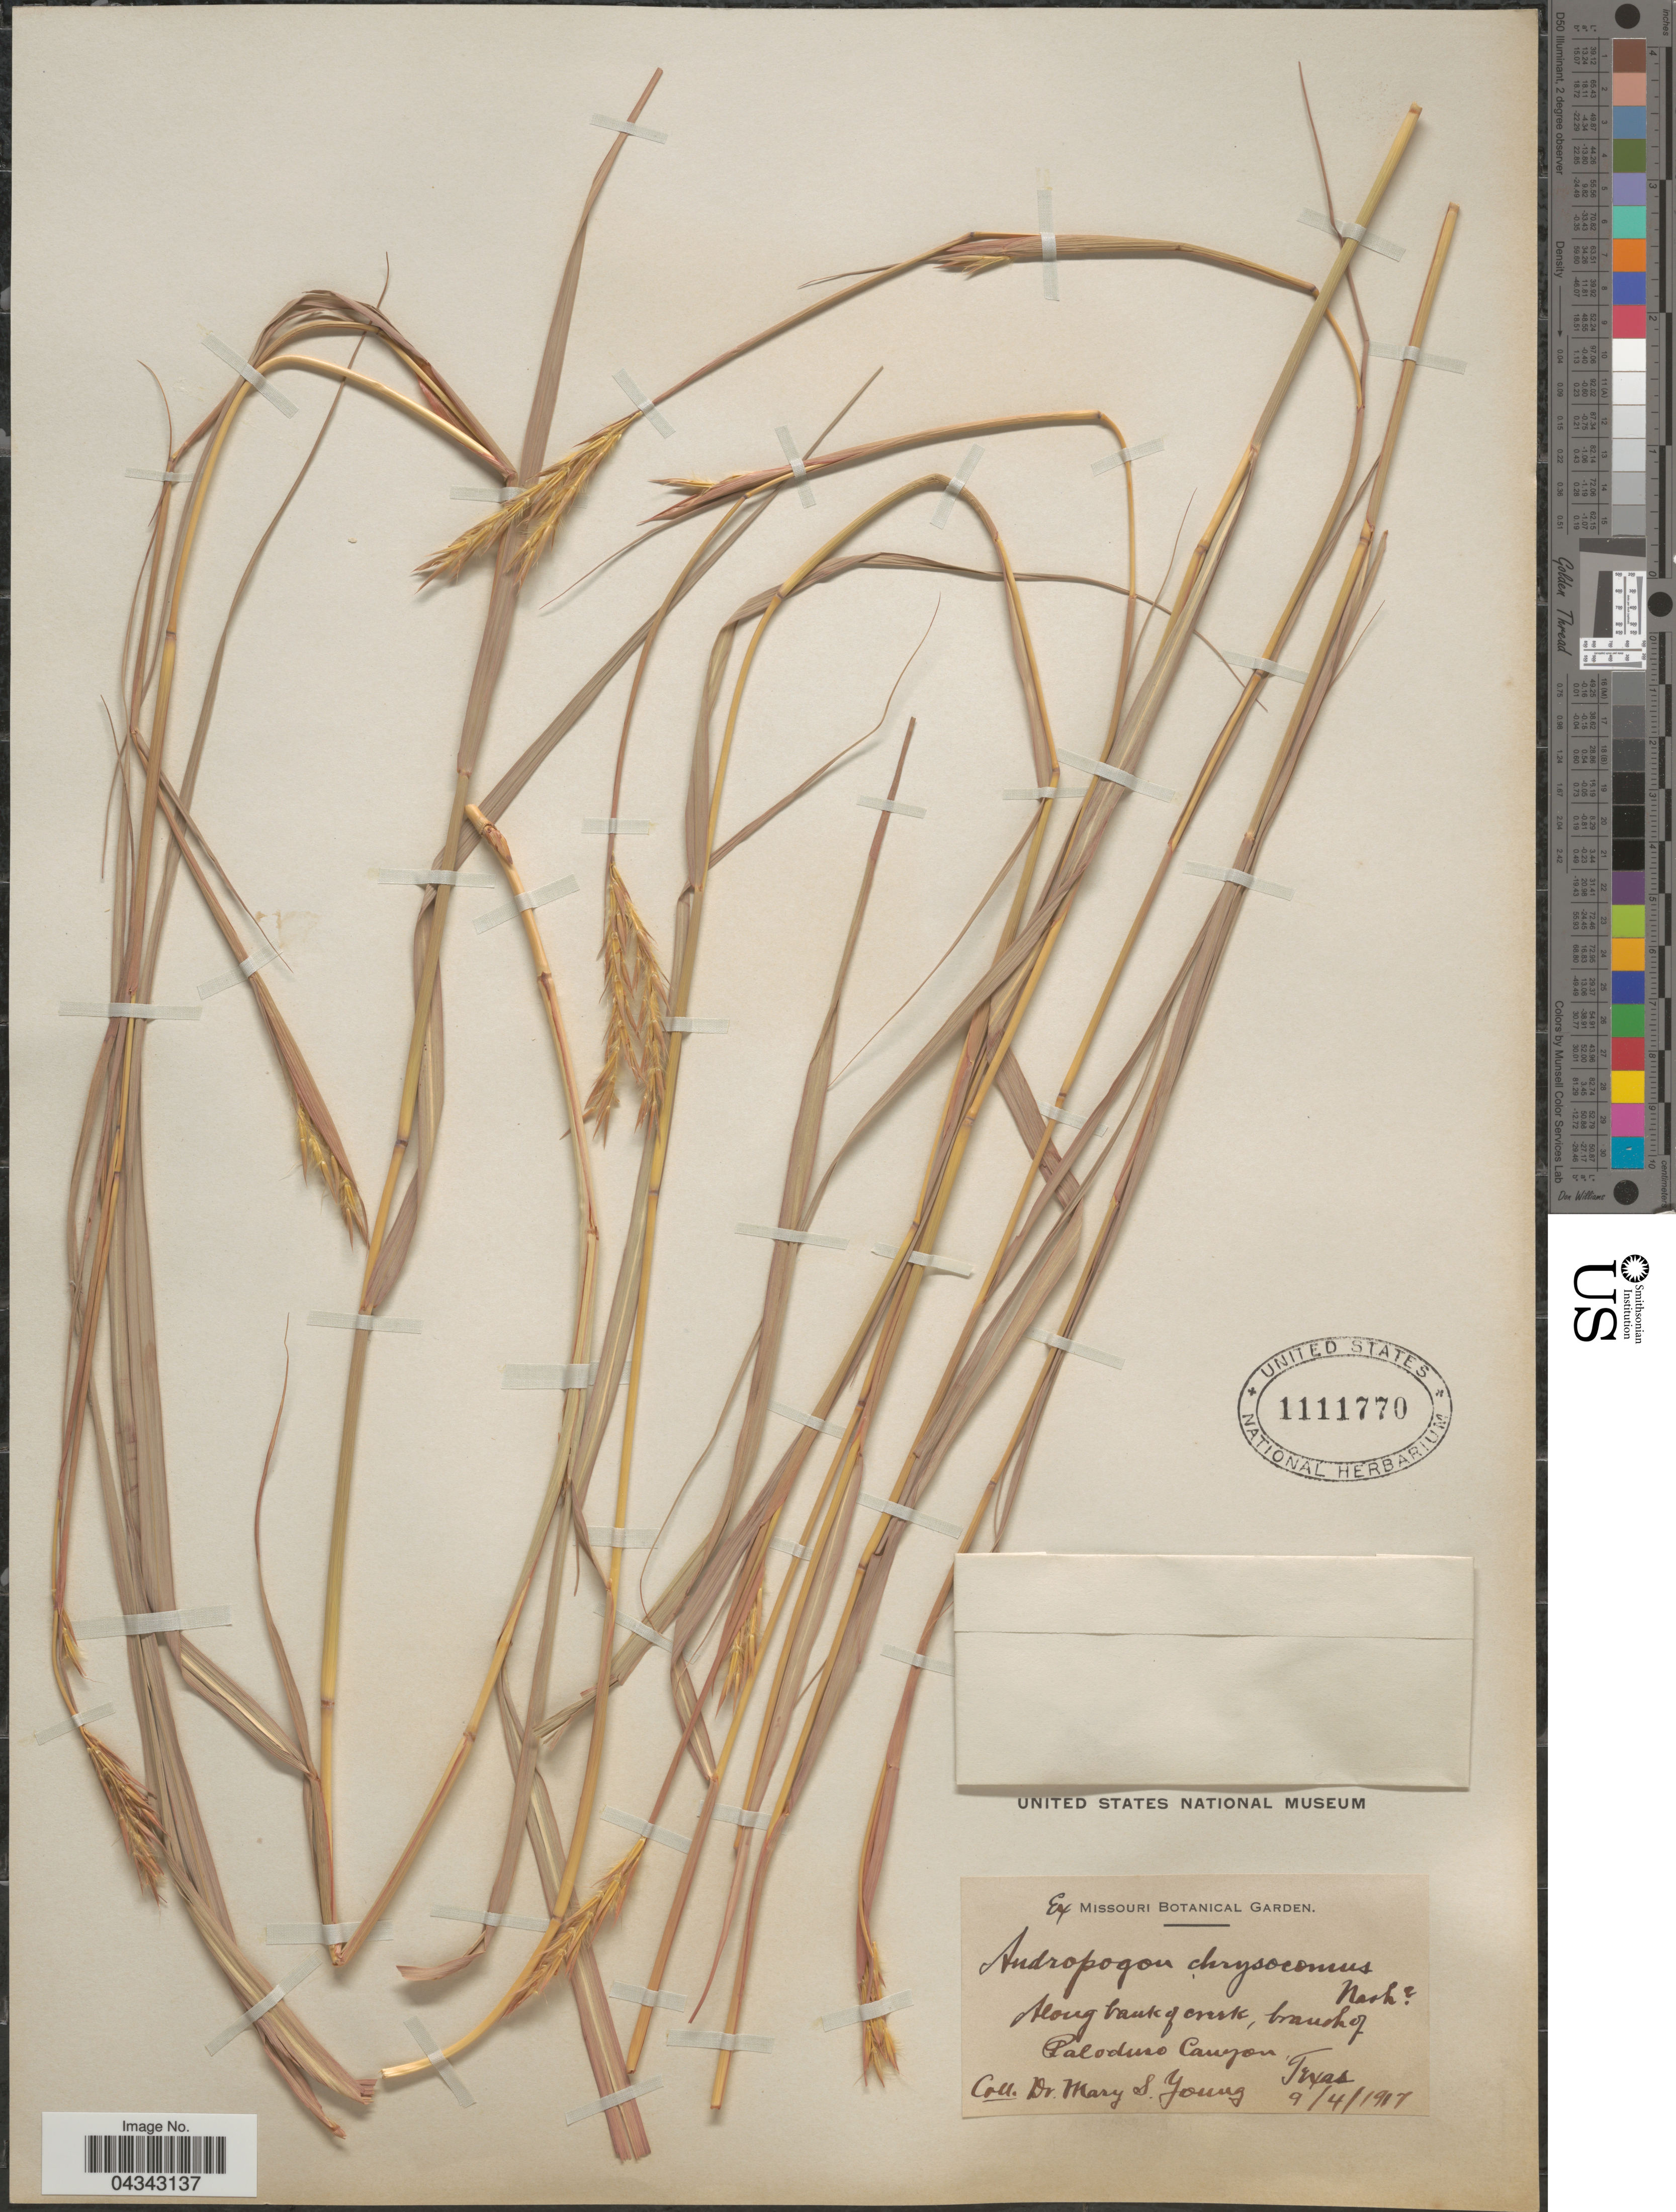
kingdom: Plantae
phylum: Tracheophyta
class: Liliopsida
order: Poales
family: Poaceae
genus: Andropogon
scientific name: Andropogon gerardii subsp. hallii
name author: (Hack.) Wipff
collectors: M. Young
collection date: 1917-09-04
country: United States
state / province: Texas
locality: Along bank of creek, brush of Palodino Canyon.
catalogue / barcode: US 1111770